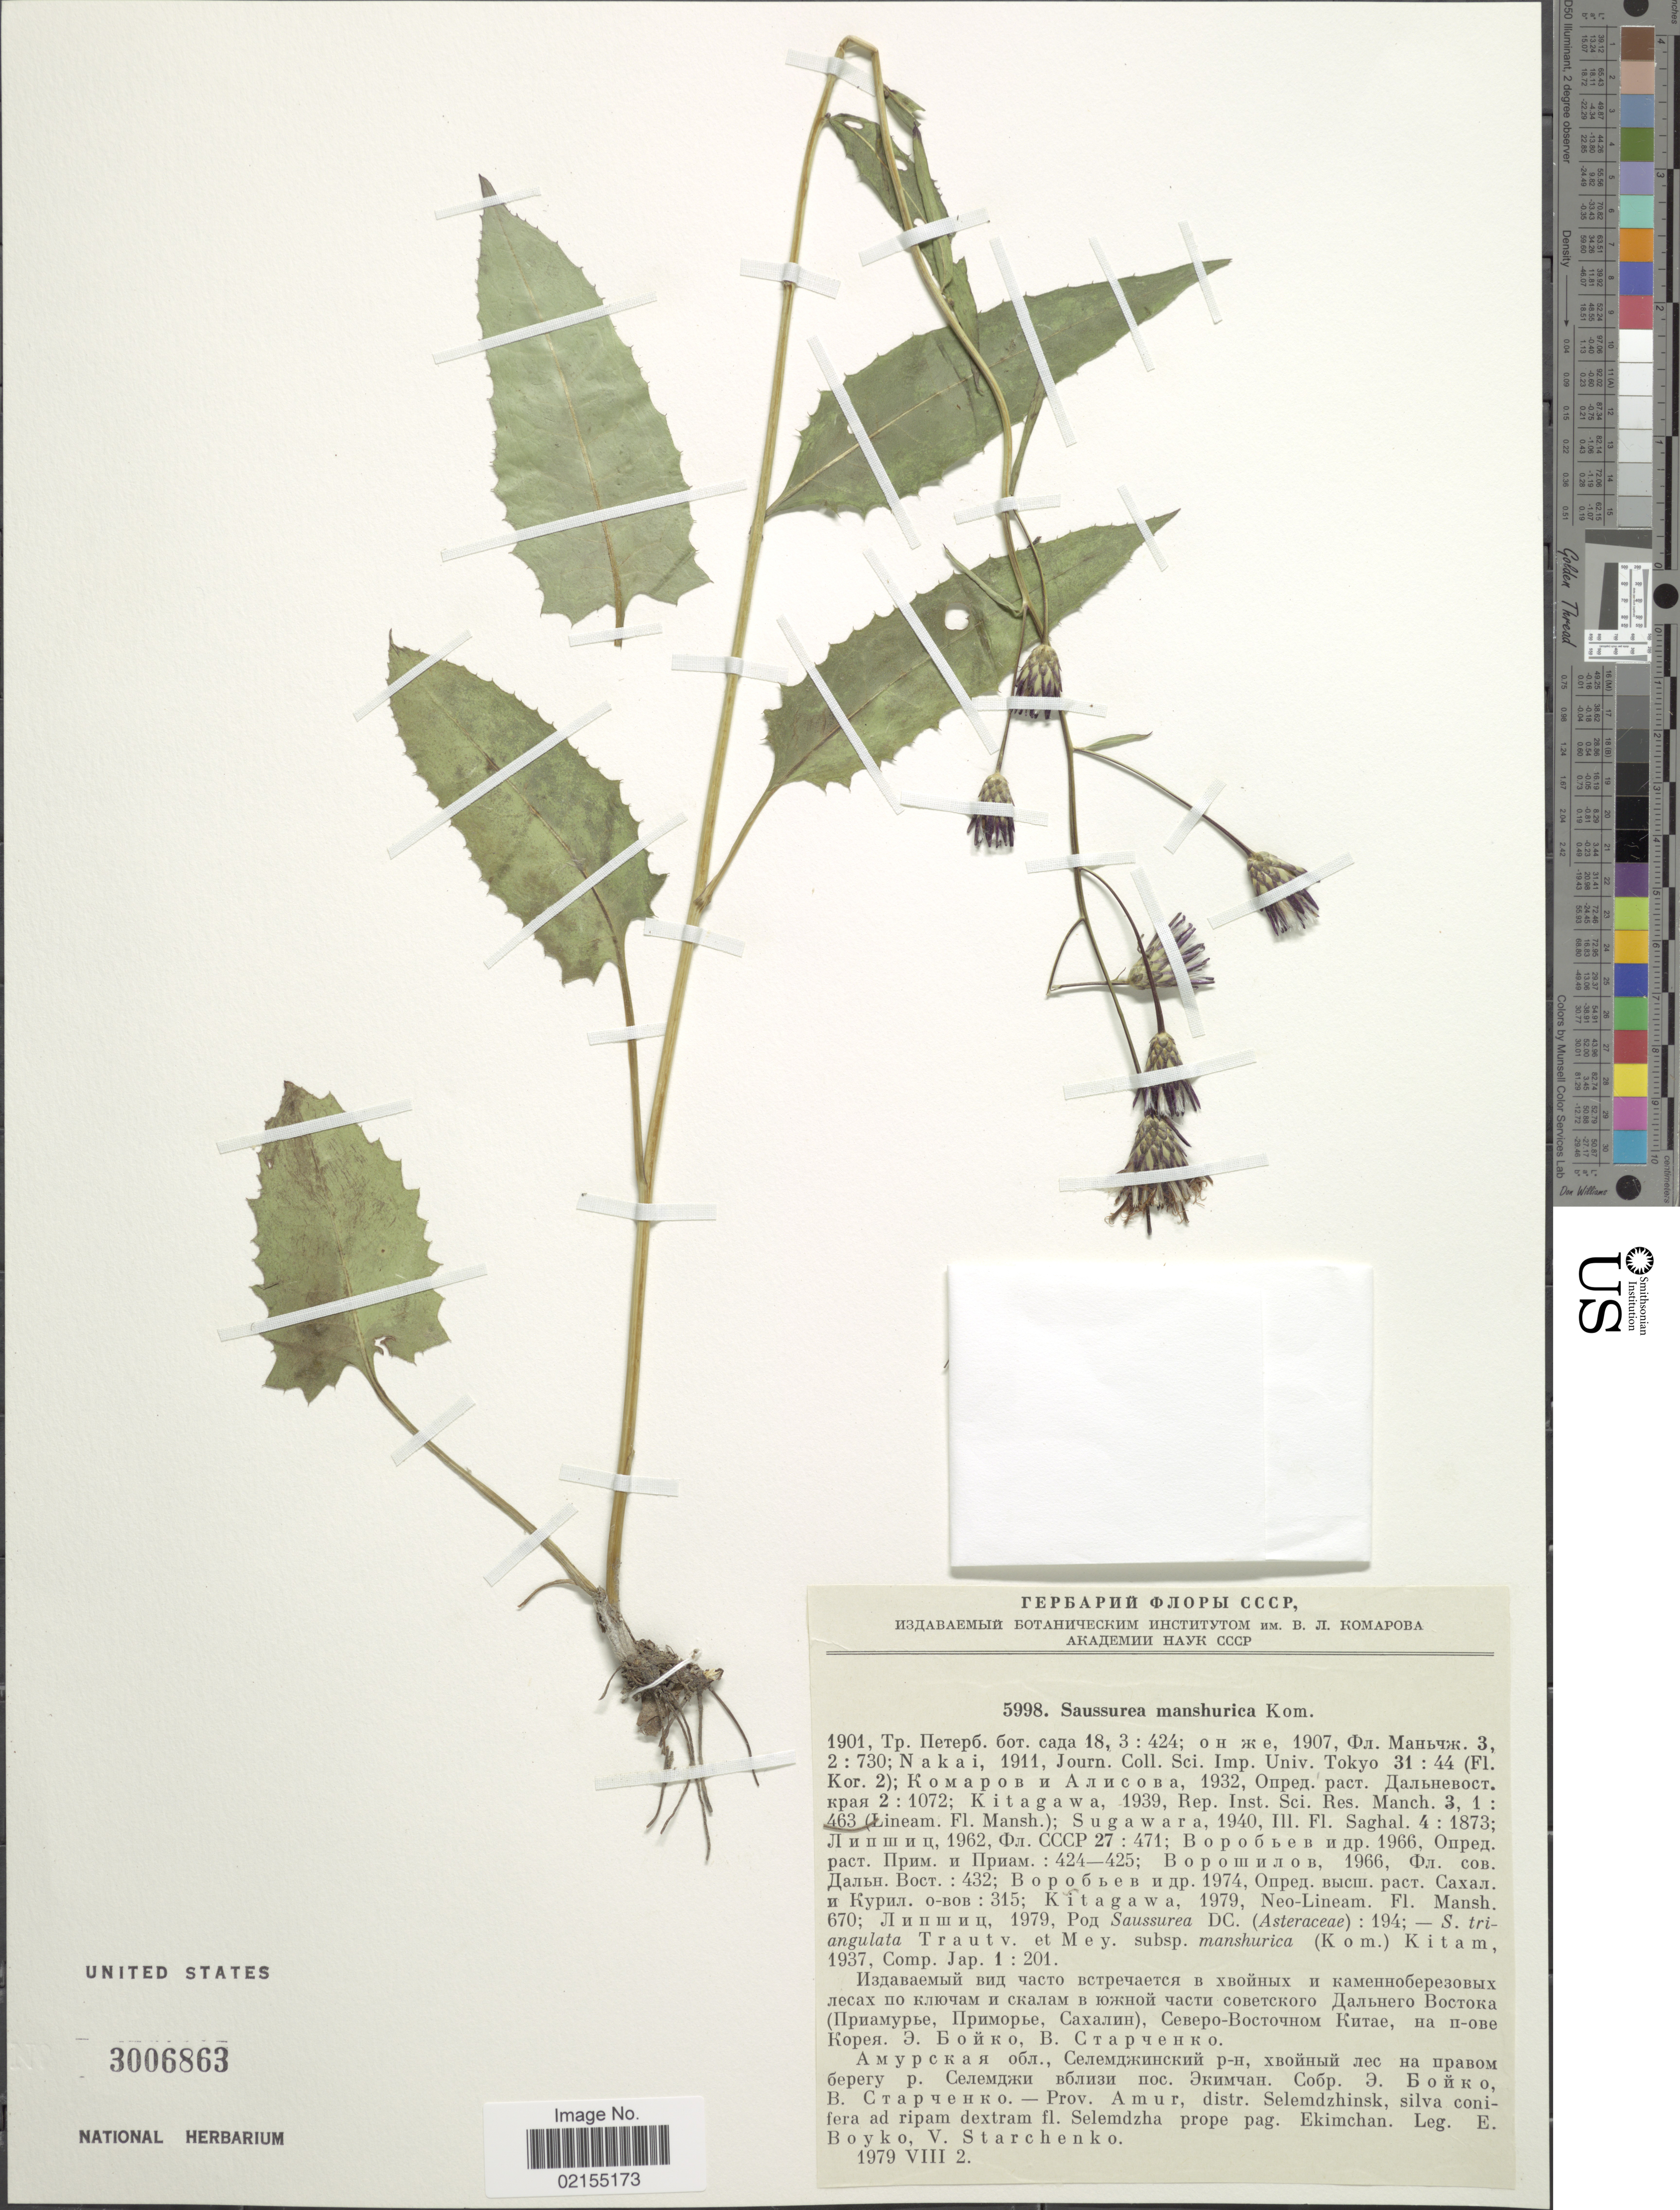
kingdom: Plantae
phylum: Tracheophyta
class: Magnoliopsida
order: Asterales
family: Asteraceae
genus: Saussurea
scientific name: Saussurea manshurica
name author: Kom.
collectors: E. Boyko & V. Starchenko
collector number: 5998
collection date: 1979-08-02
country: Russian Federation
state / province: Amur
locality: Prov. Amur, distr. Selemdzhinsk, silva conifera ad ripam dextram fl. Selemdzha prope pag. Ekmchan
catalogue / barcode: US 3006863